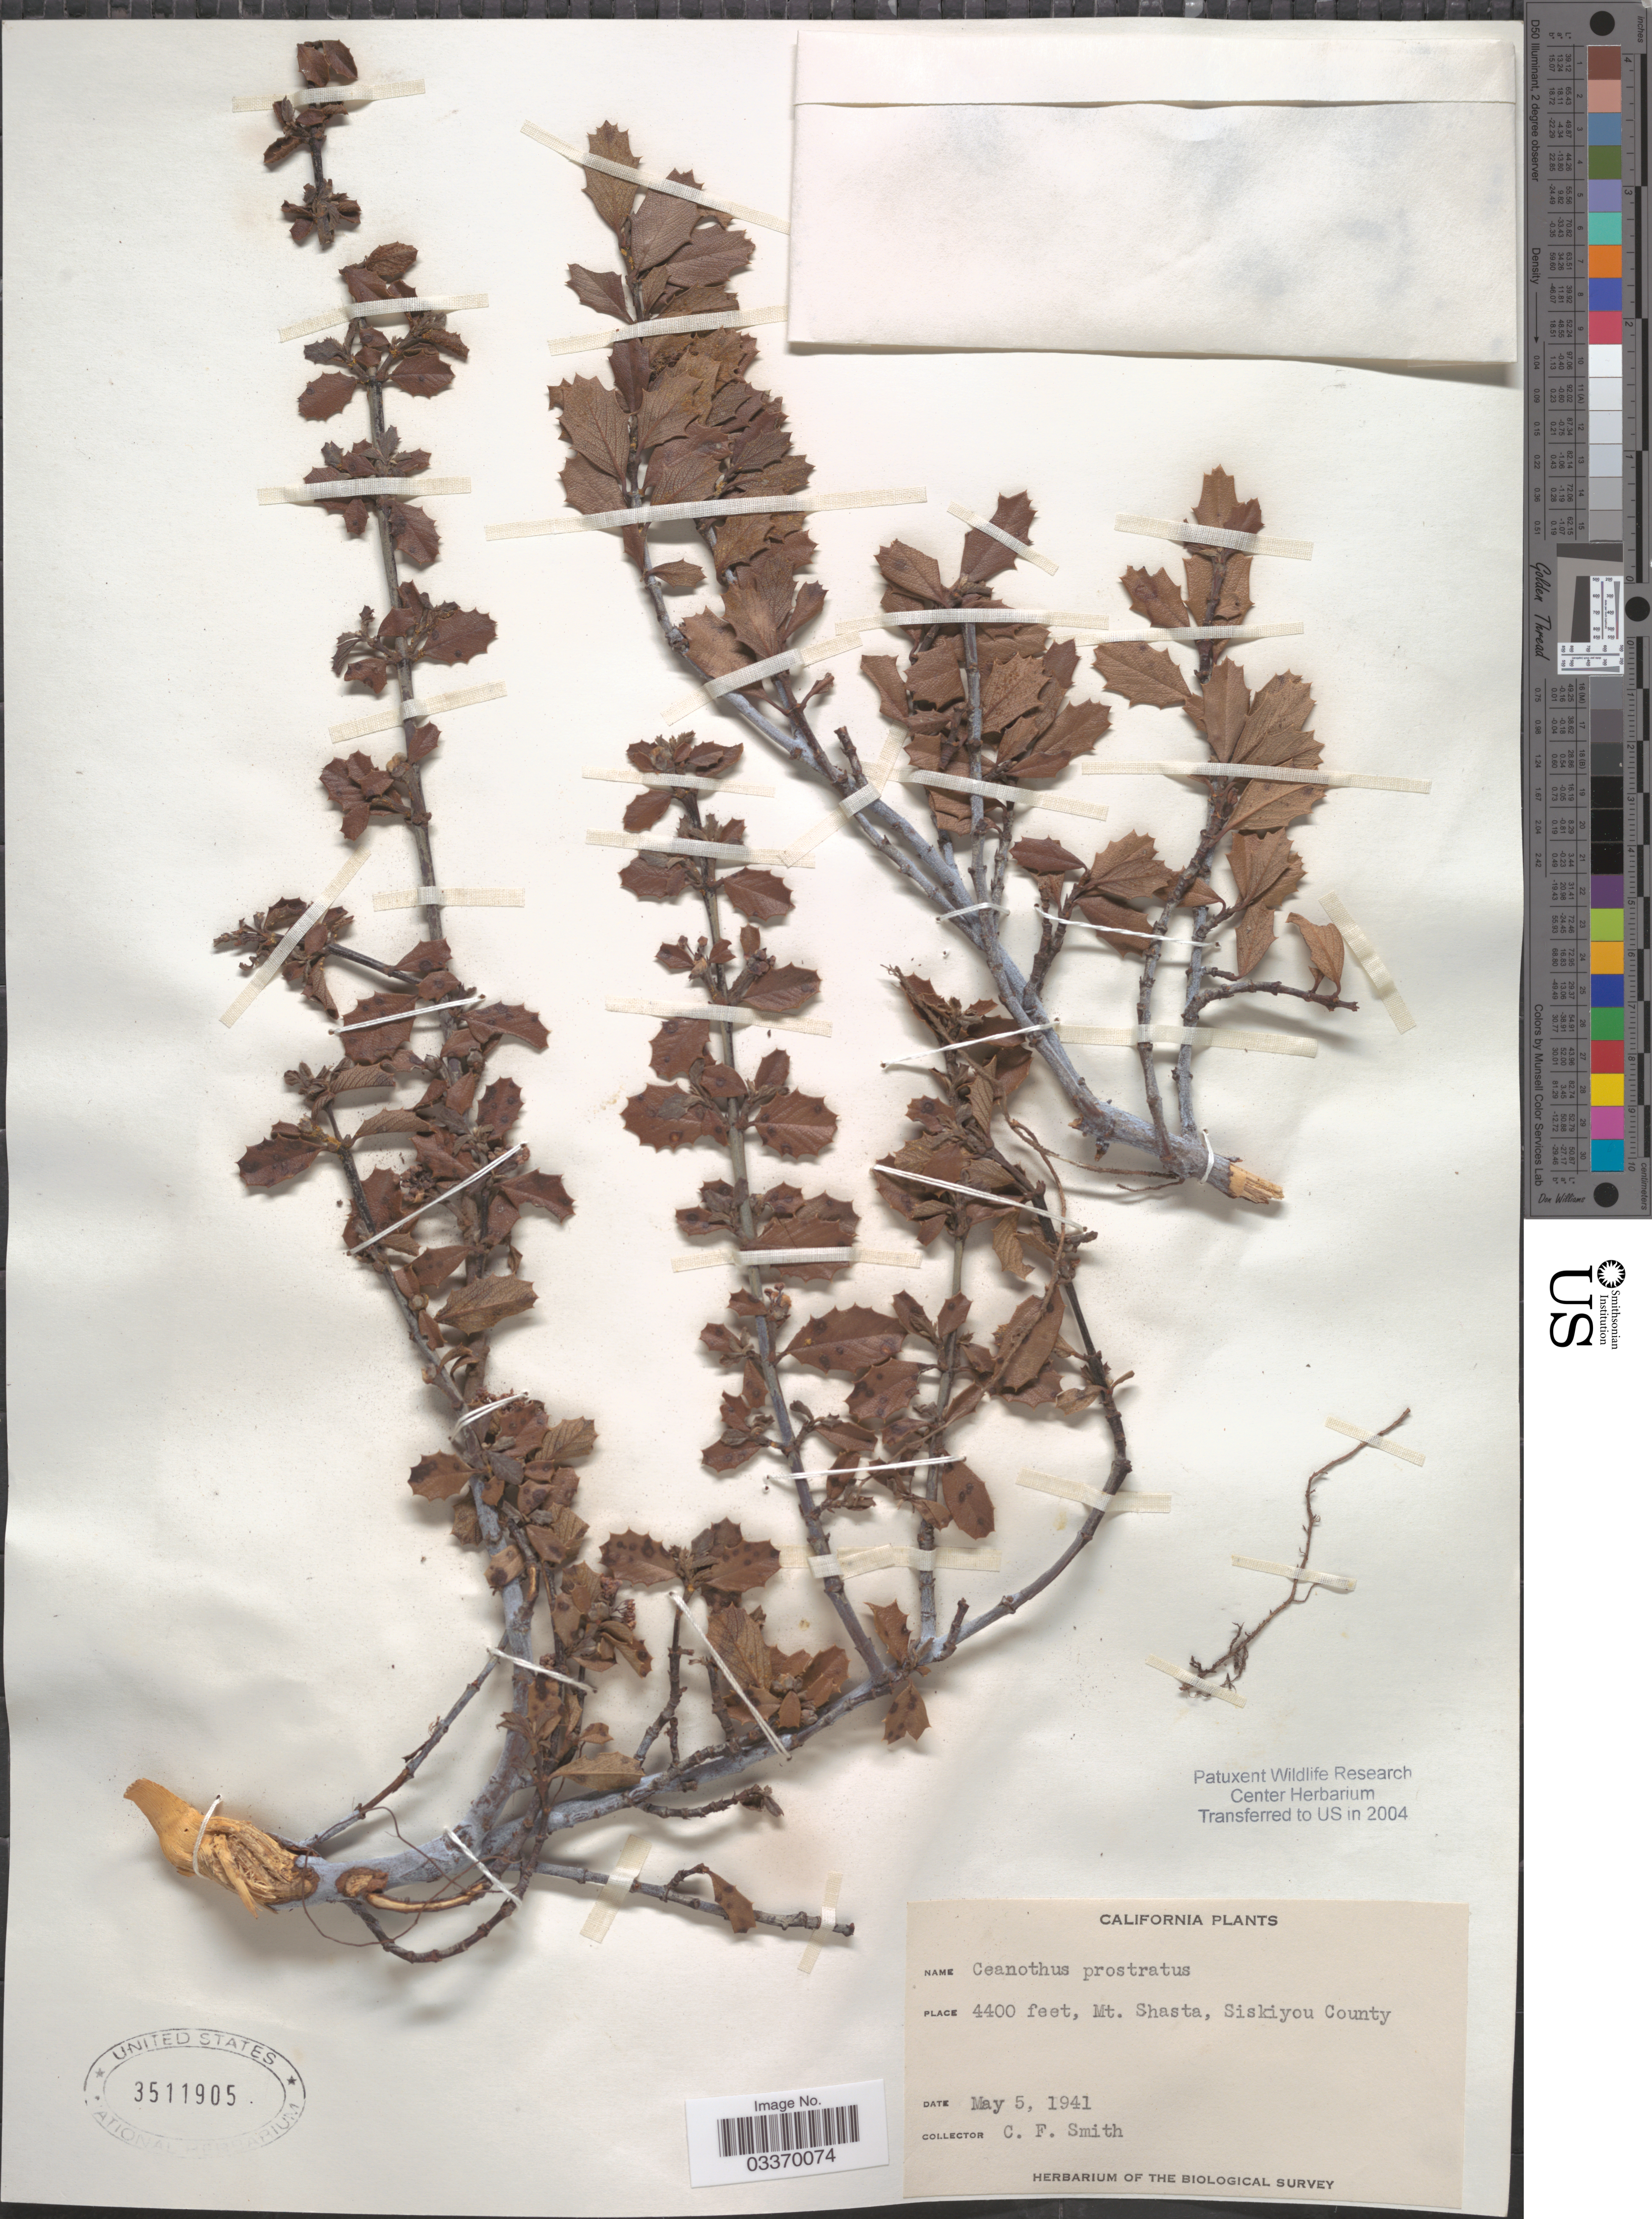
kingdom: Plantae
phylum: Tracheophyta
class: Magnoliopsida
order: Rosales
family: Rhamnaceae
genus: Ceanothus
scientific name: Ceanothus prostratus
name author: Benth.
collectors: C. F. Smith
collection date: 1941-05-05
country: United States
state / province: California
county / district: Siskiyou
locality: Mt. Shasta, Siskiyou County.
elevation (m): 1341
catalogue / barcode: US 3511905